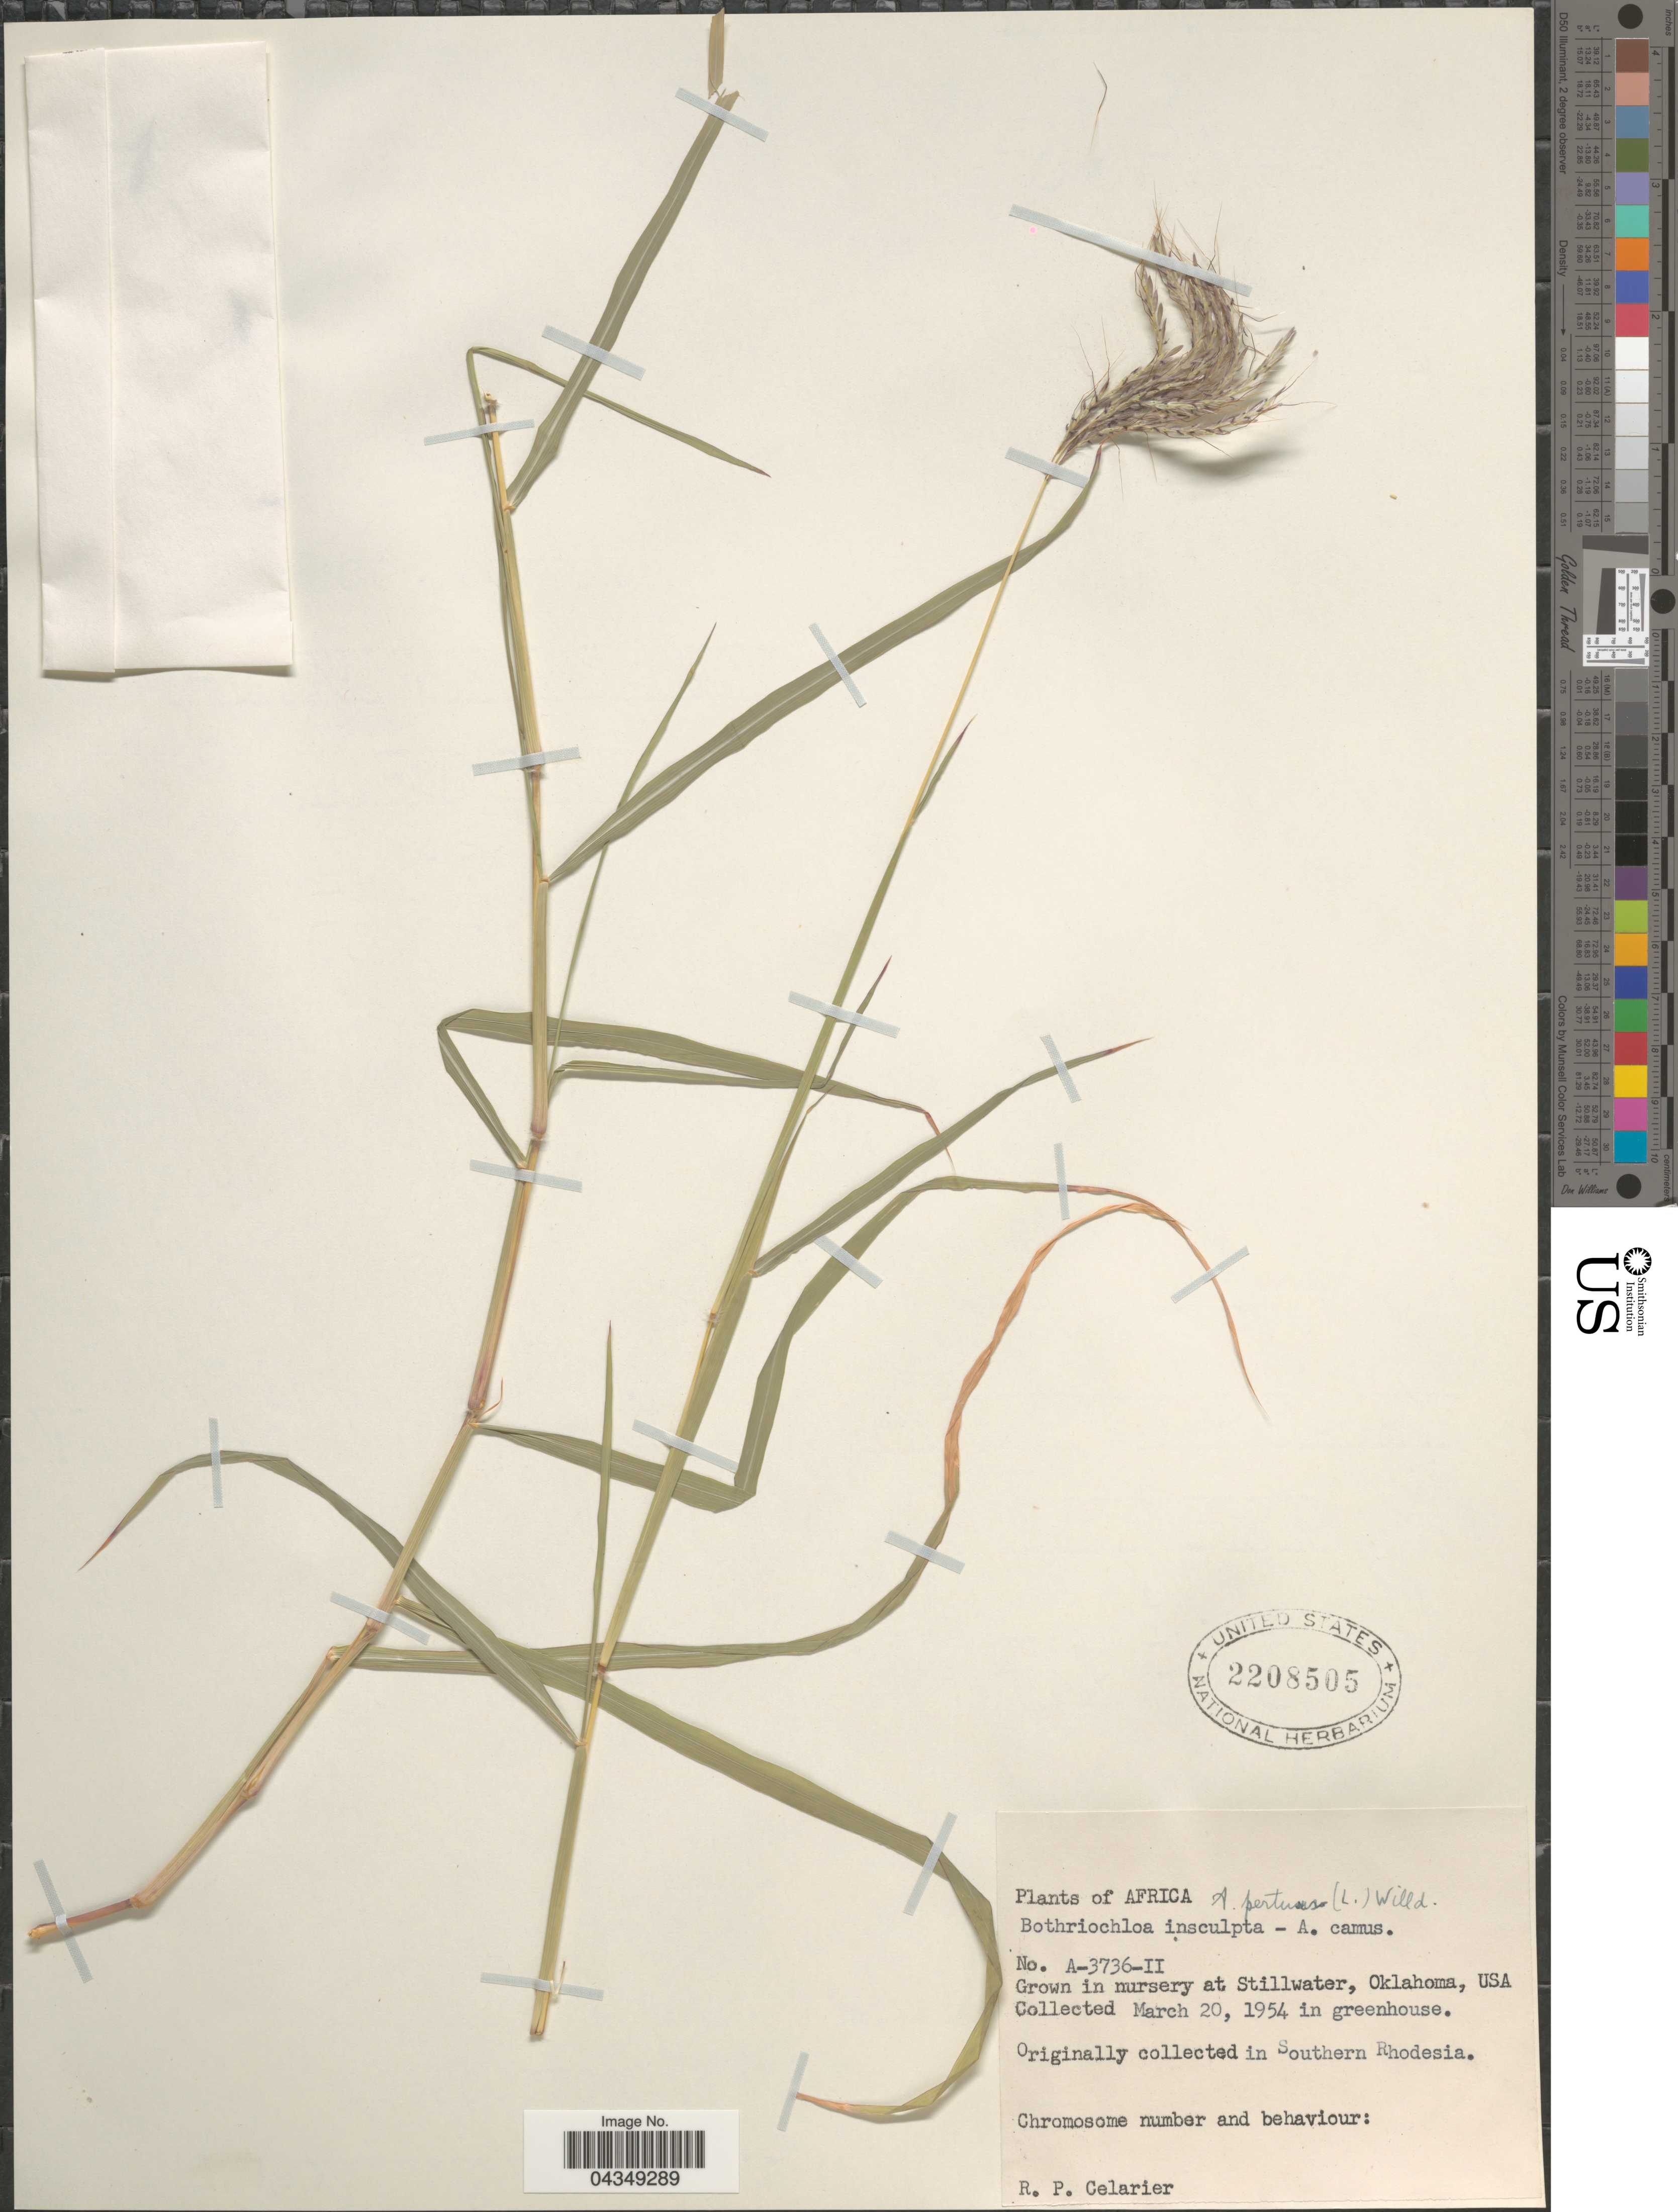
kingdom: Plantae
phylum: Tracheophyta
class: Liliopsida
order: Poales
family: Poaceae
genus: Bothriochloa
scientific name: Bothriochloa insculpta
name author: (Hochst. ex A. Rich.) A. Camus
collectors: R. Celarier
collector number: A-3736-II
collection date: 1954-03-20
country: United States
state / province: Oklahoma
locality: Grown in nursery at Stillwater, in greenhouse.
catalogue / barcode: US 2208505